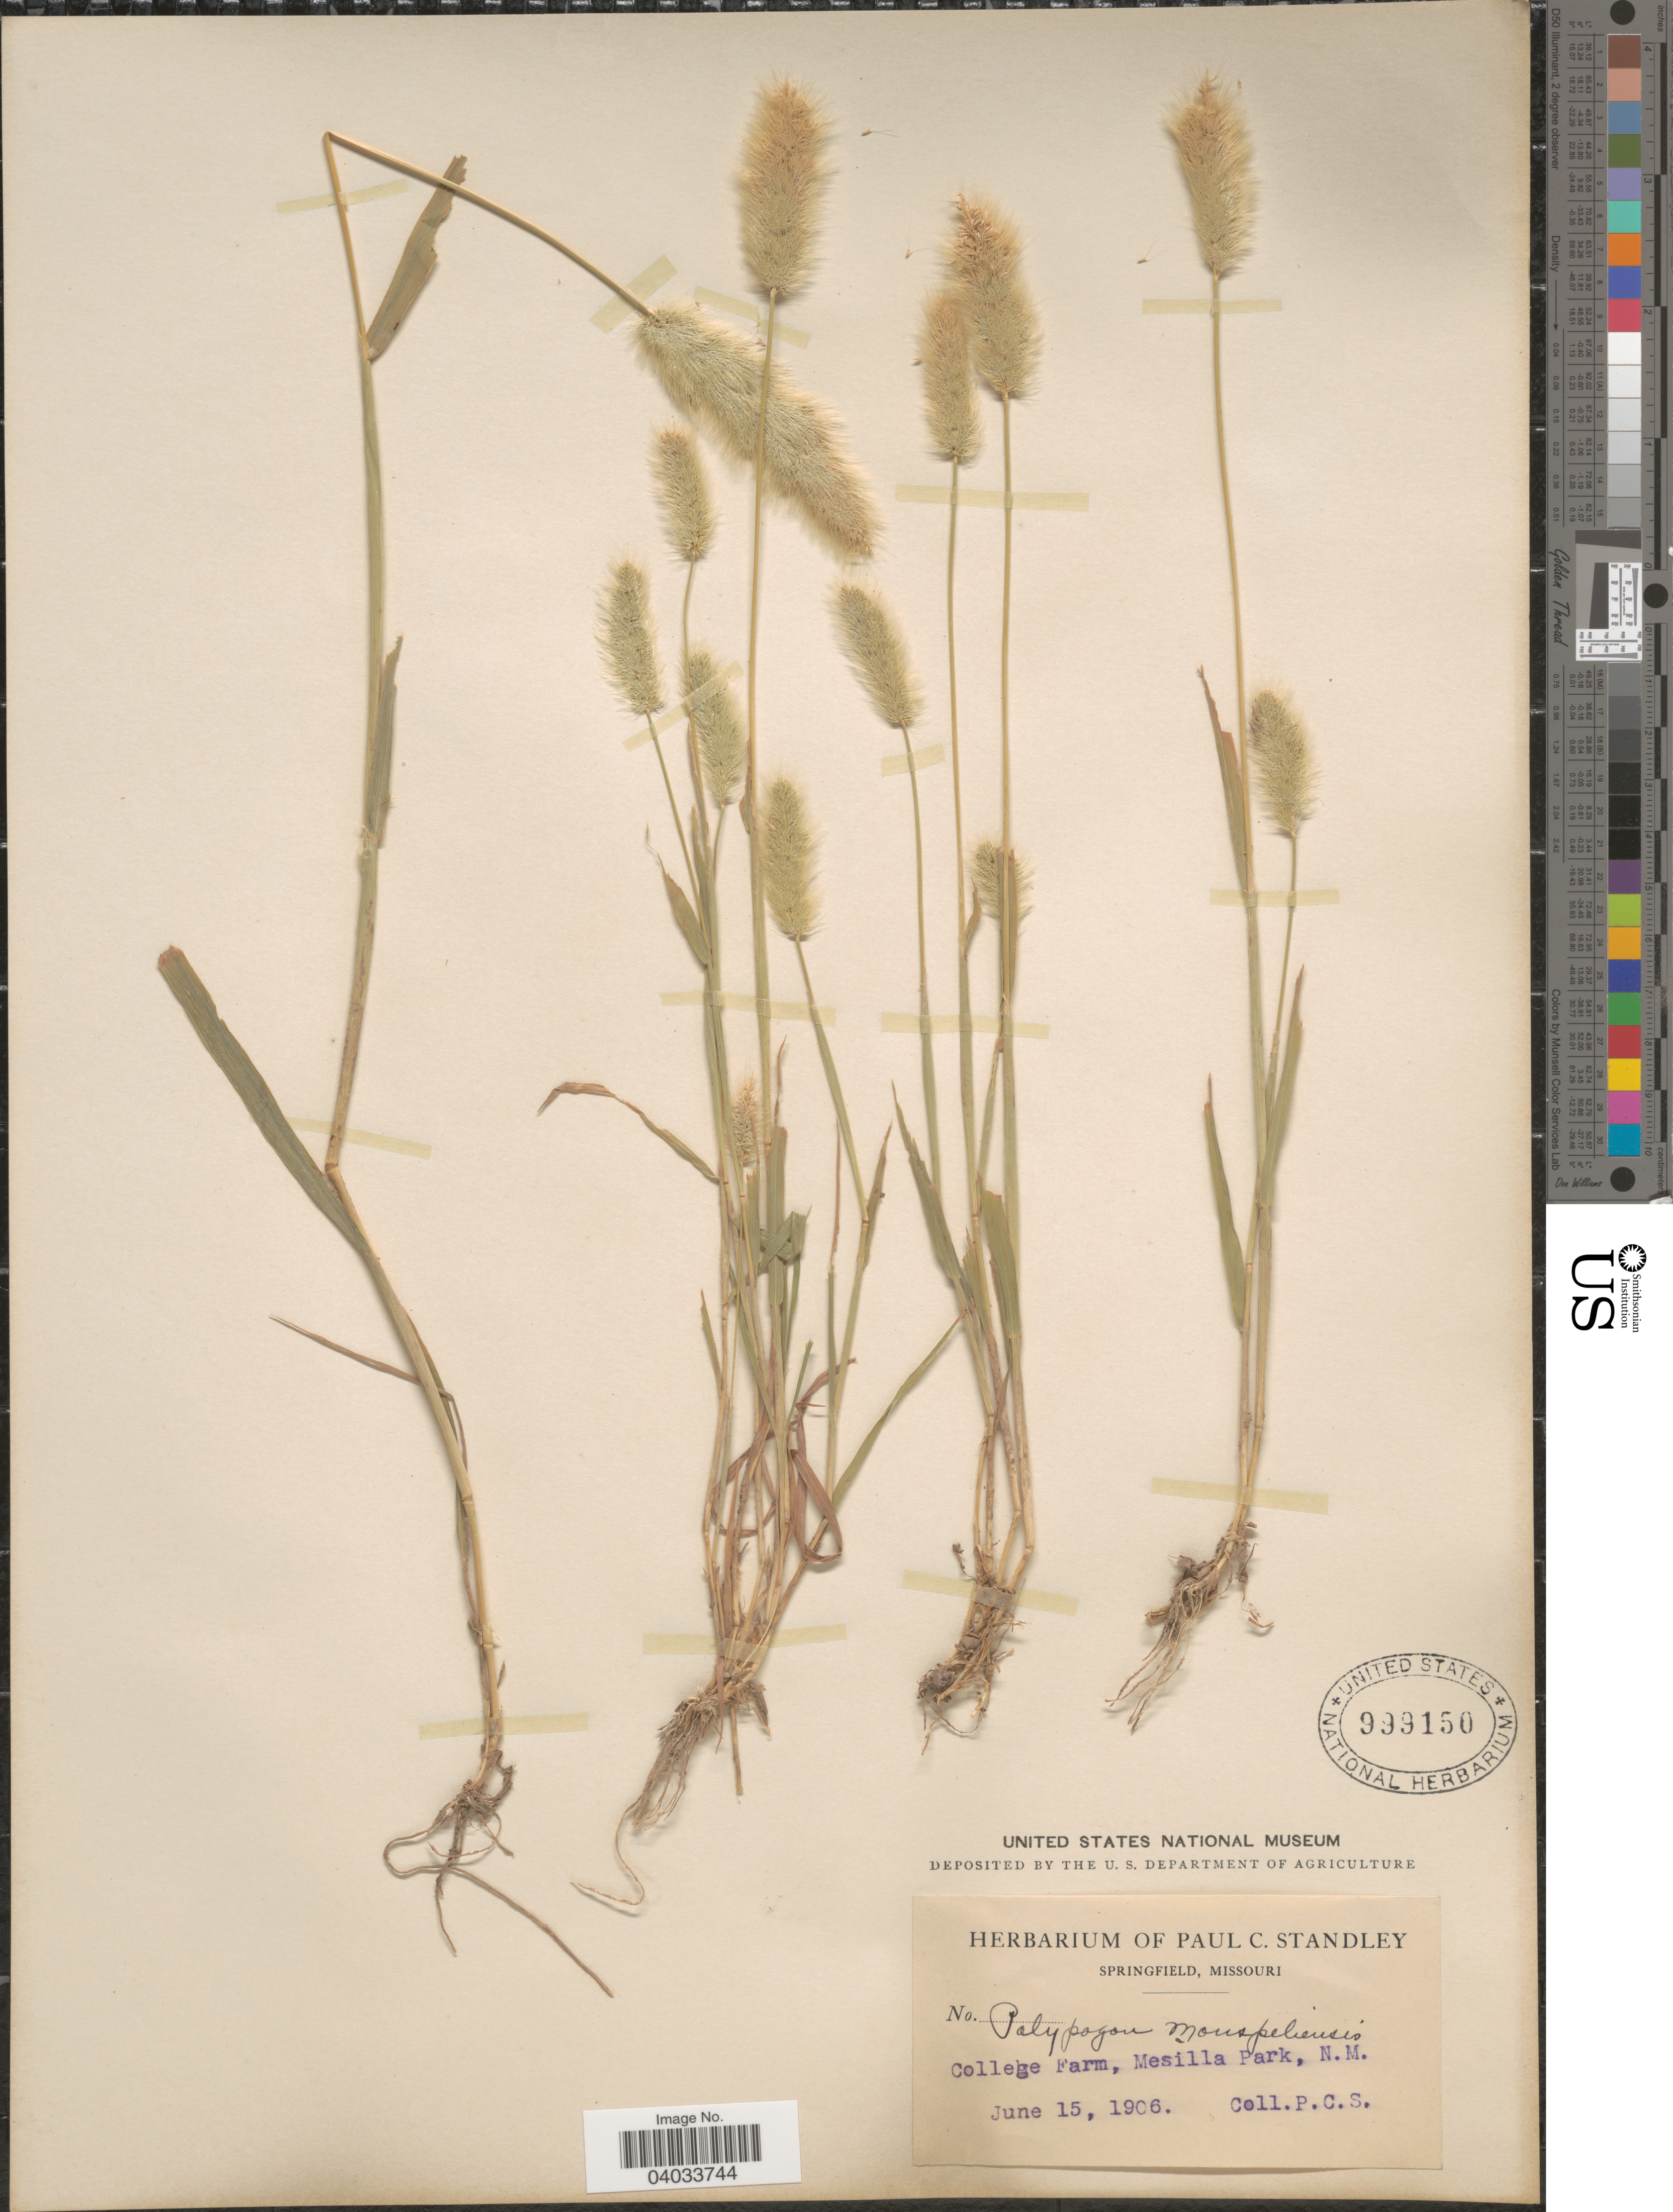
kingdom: Plantae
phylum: Tracheophyta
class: Liliopsida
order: Poales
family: Poaceae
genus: Polypogon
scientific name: Polypogon monspeliensis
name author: (L.) Desf.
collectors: P. C. Standley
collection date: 1906-06-15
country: United States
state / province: New Mexico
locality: College Farm, Mesilla Park.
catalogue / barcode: US 999150